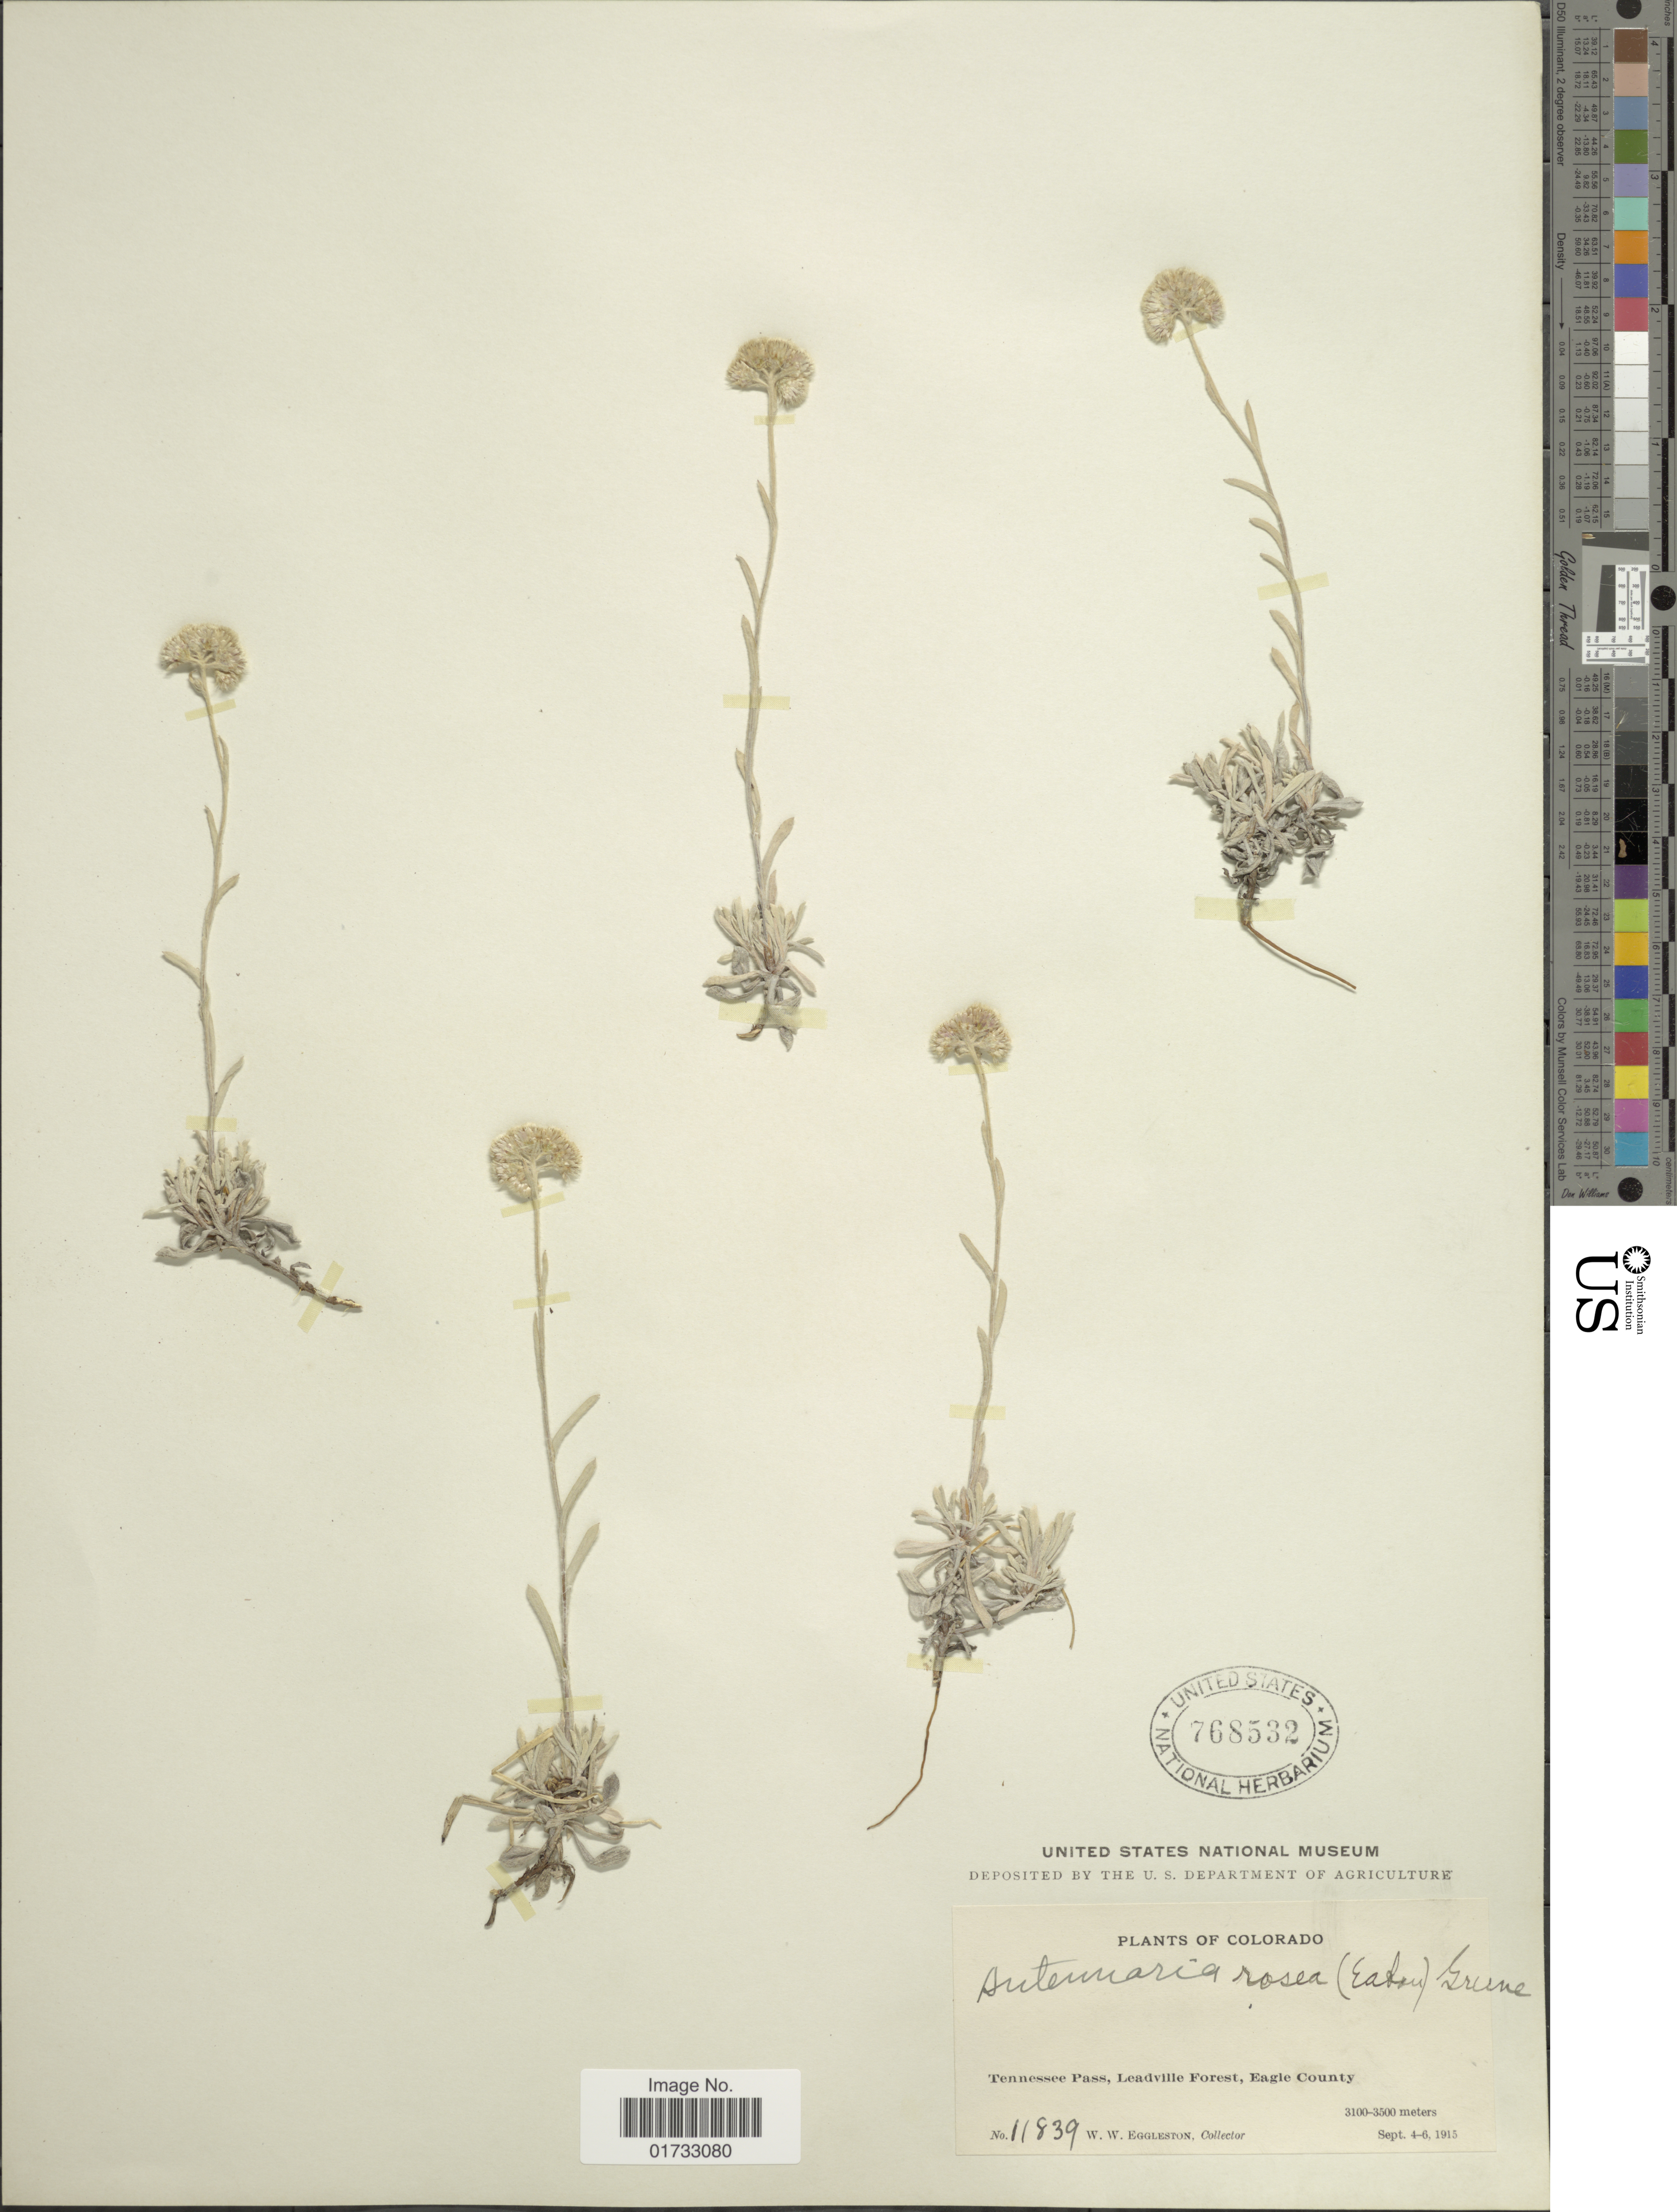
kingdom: Plantae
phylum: Tracheophyta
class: Magnoliopsida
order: Asterales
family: Asteraceae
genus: Antennaria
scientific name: Antennaria rosea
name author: Greene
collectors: W. W. Eggleston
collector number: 11839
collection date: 1915-09-04/1915-09-06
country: United States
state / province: Colorado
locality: Tennessee Pass, Leadville Forest, Eagle County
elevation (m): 3100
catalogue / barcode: US 768532